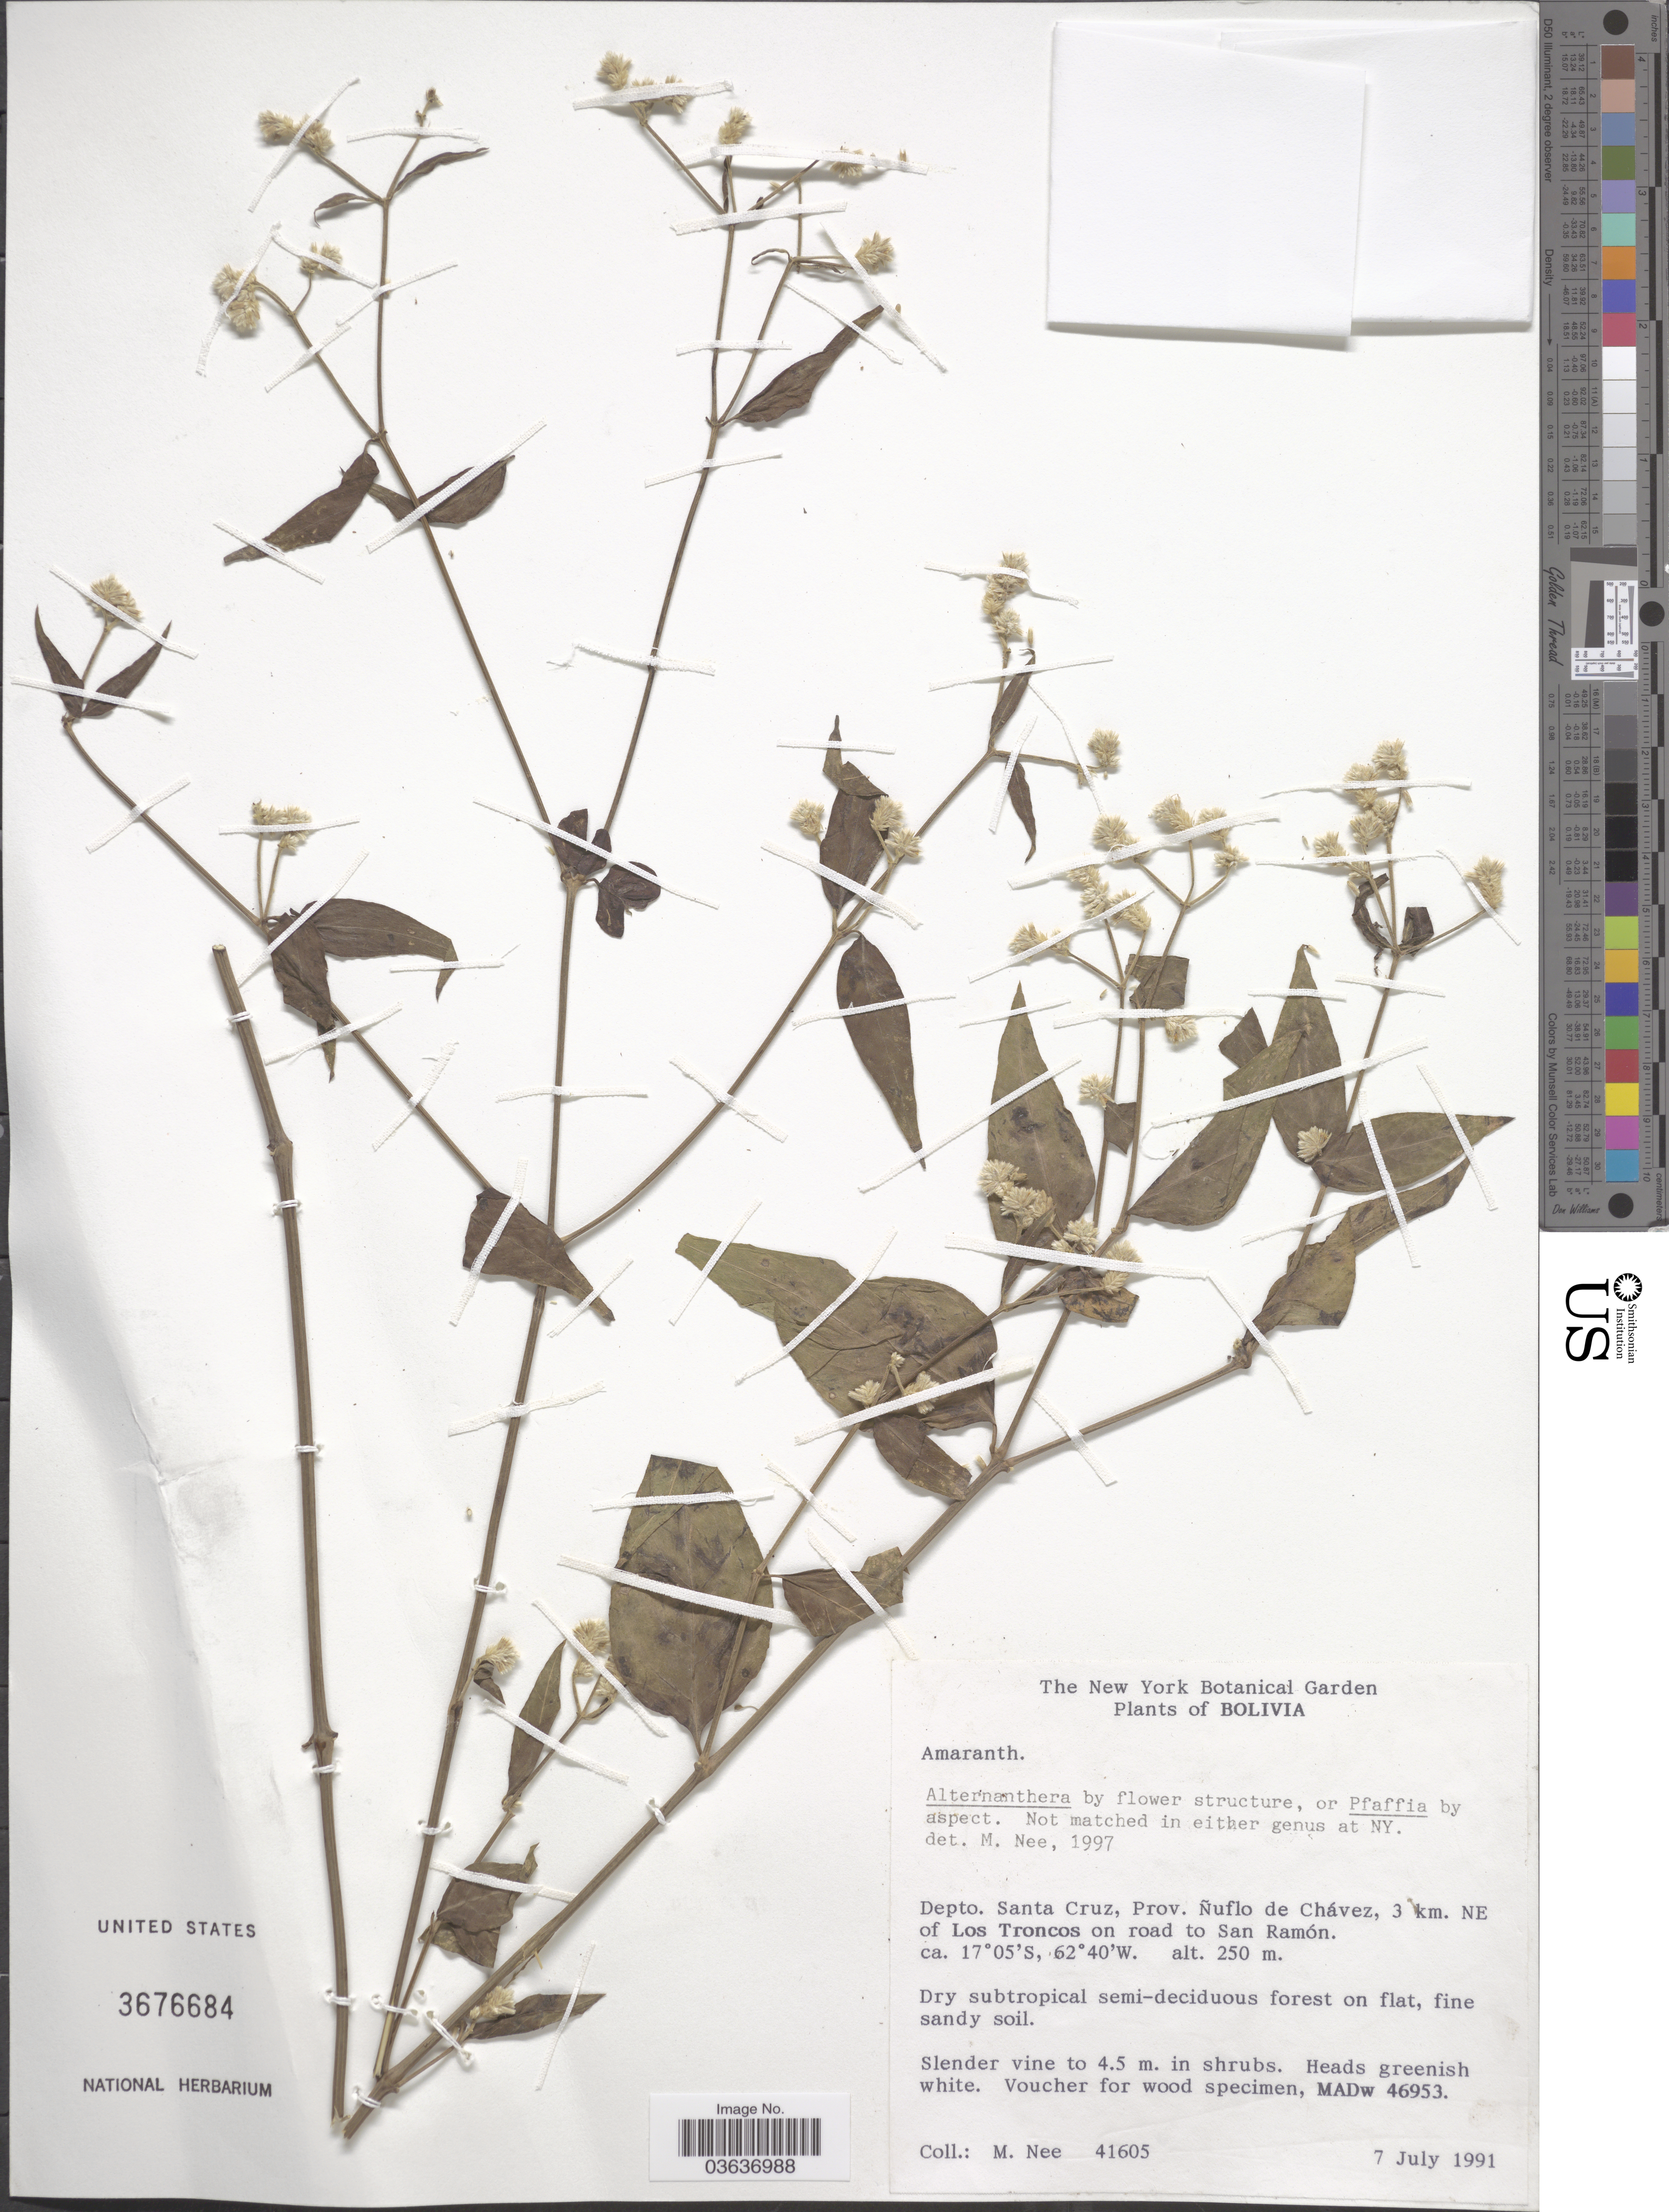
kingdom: Plantae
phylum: Tracheophyta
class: Magnoliopsida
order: Caryophyllales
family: Amaranthaceae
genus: Alternanthera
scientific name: Alternanthera sp.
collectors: M. Nee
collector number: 41605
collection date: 1991-07-07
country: Bolivia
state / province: Santa Cruz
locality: Depto. Santa Cruz, Prov. Ñuflo de Chávez, 3 km. NE of Los Troncos on road to San Ramón.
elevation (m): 250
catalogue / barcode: US 3676684